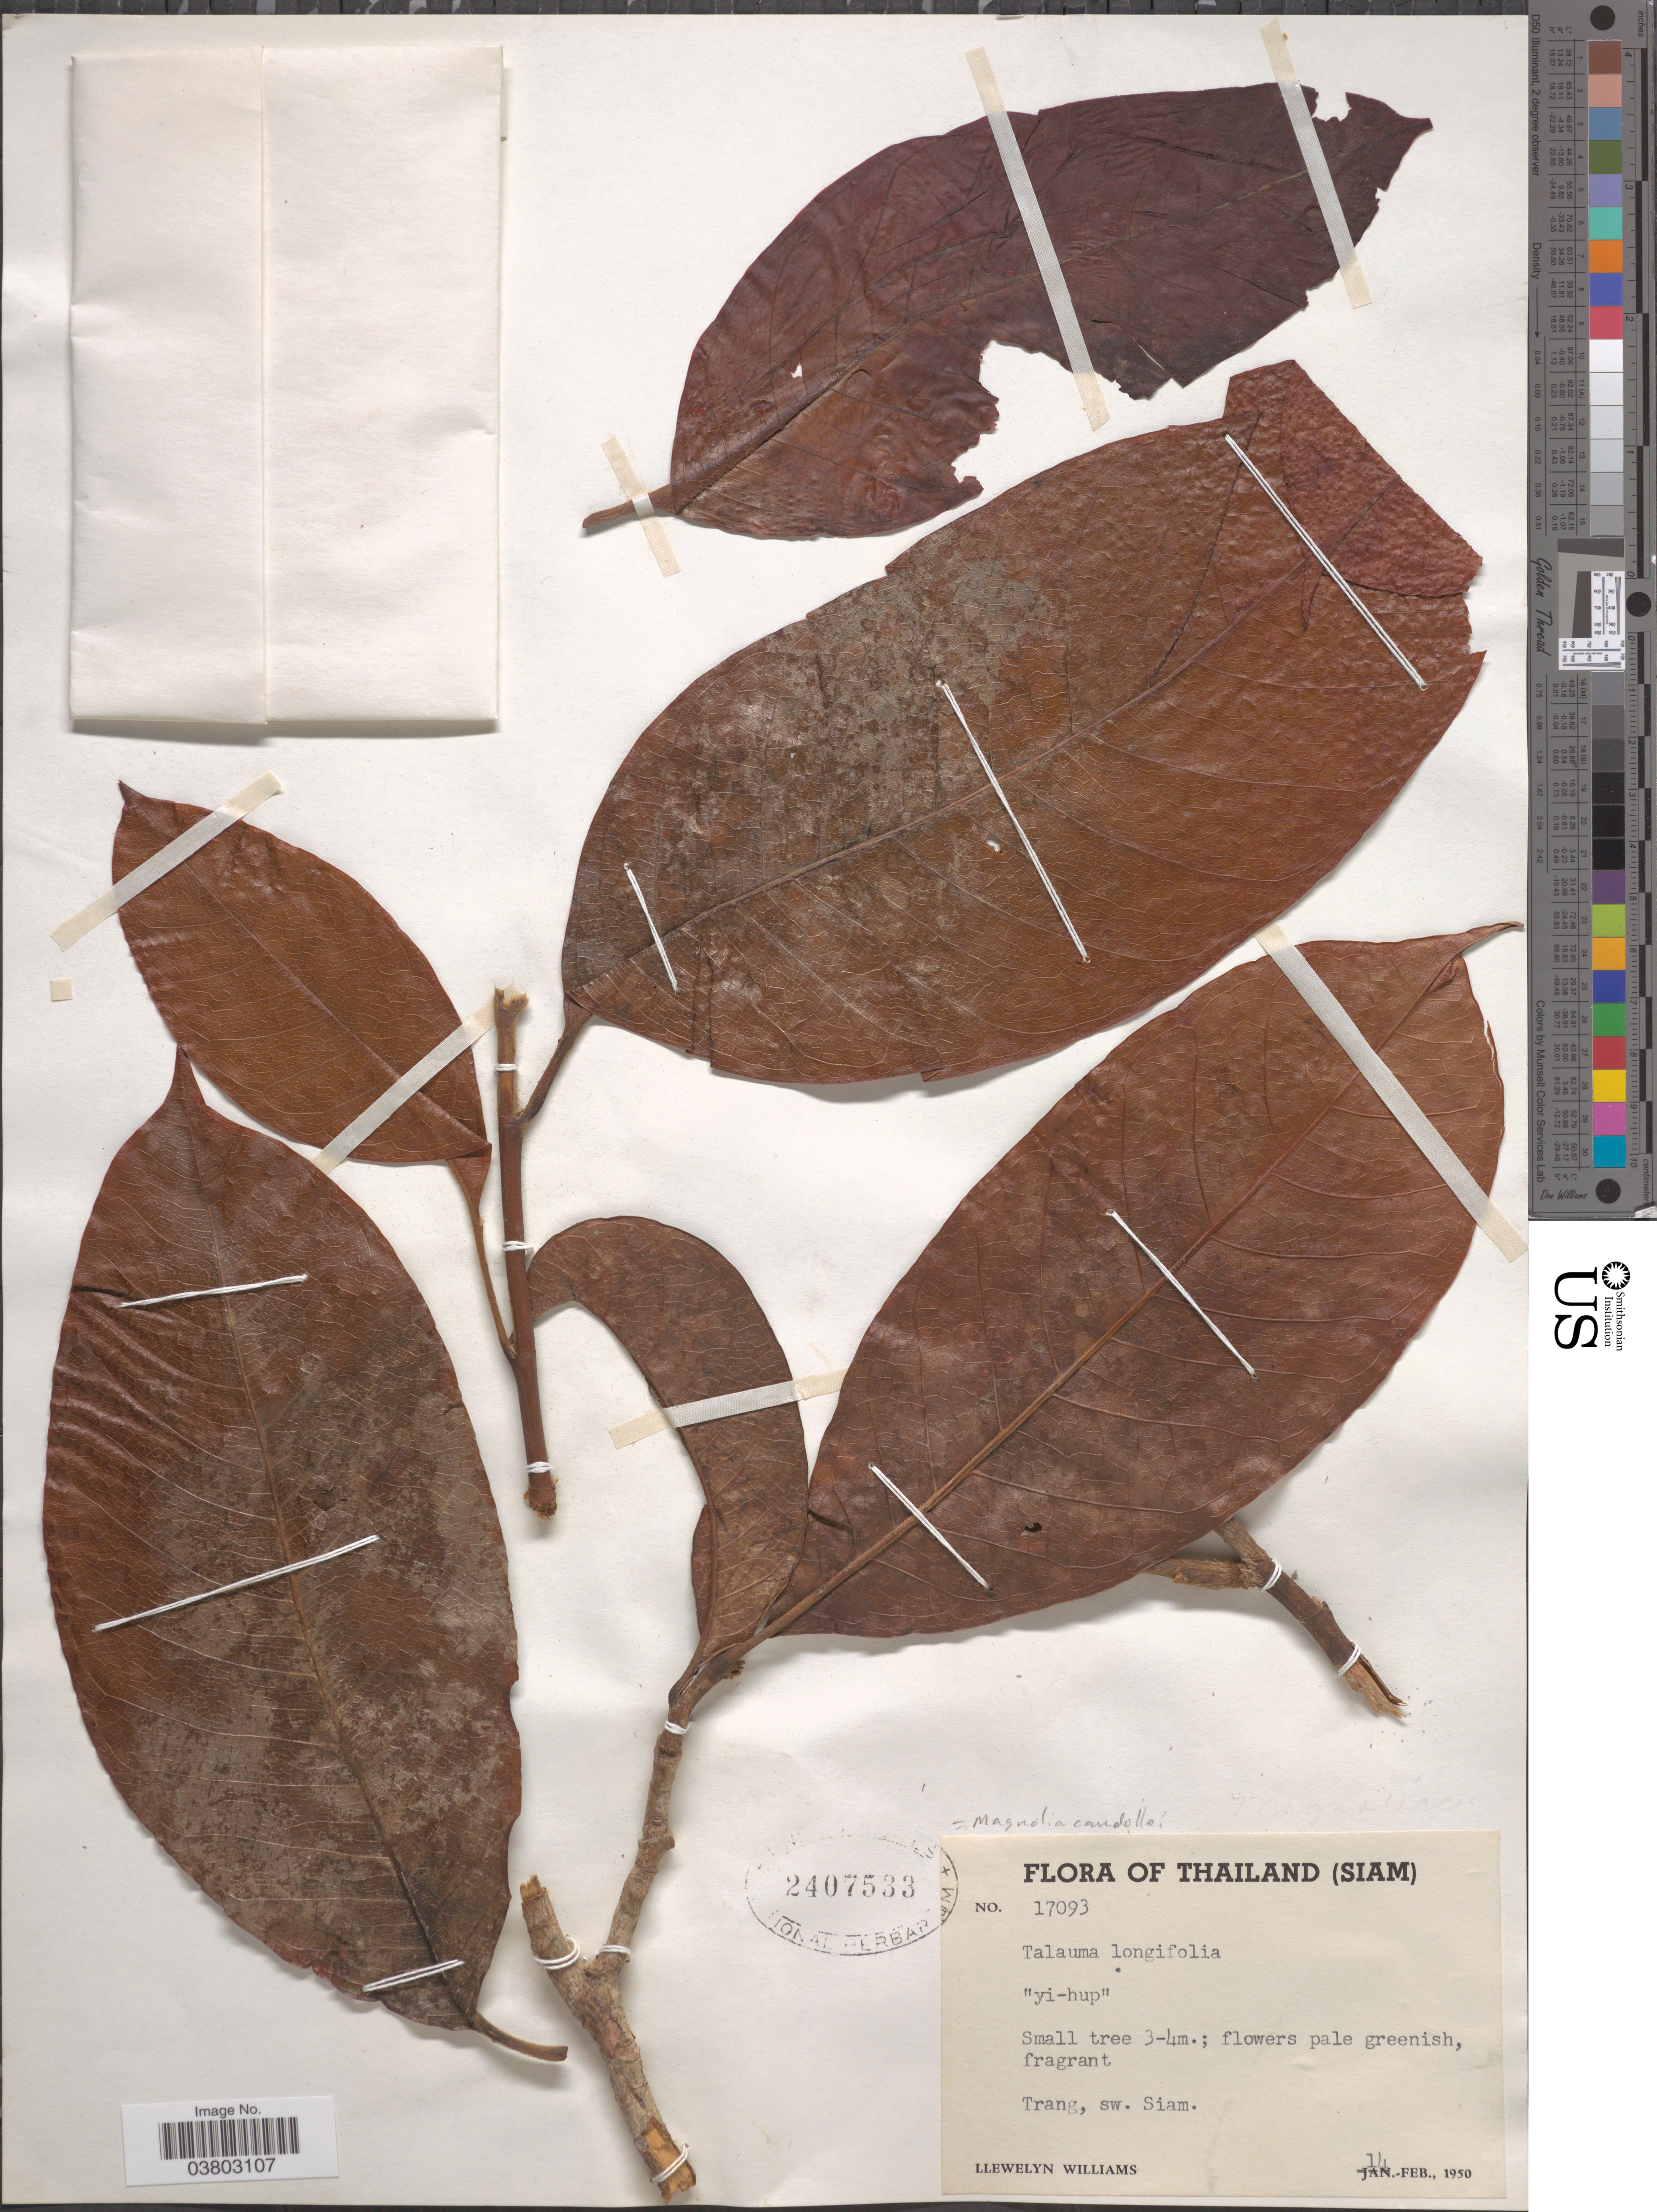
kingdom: Plantae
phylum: Tracheophyta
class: Magnoliopsida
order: Magnoliales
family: Magnoliaceae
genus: Magnolia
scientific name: Magnolia candollei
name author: Link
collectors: Ll. Williams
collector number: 17093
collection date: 1950-02-14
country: Thailand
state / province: Trang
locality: (Siam). Sw. Siam.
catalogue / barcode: US 2407533